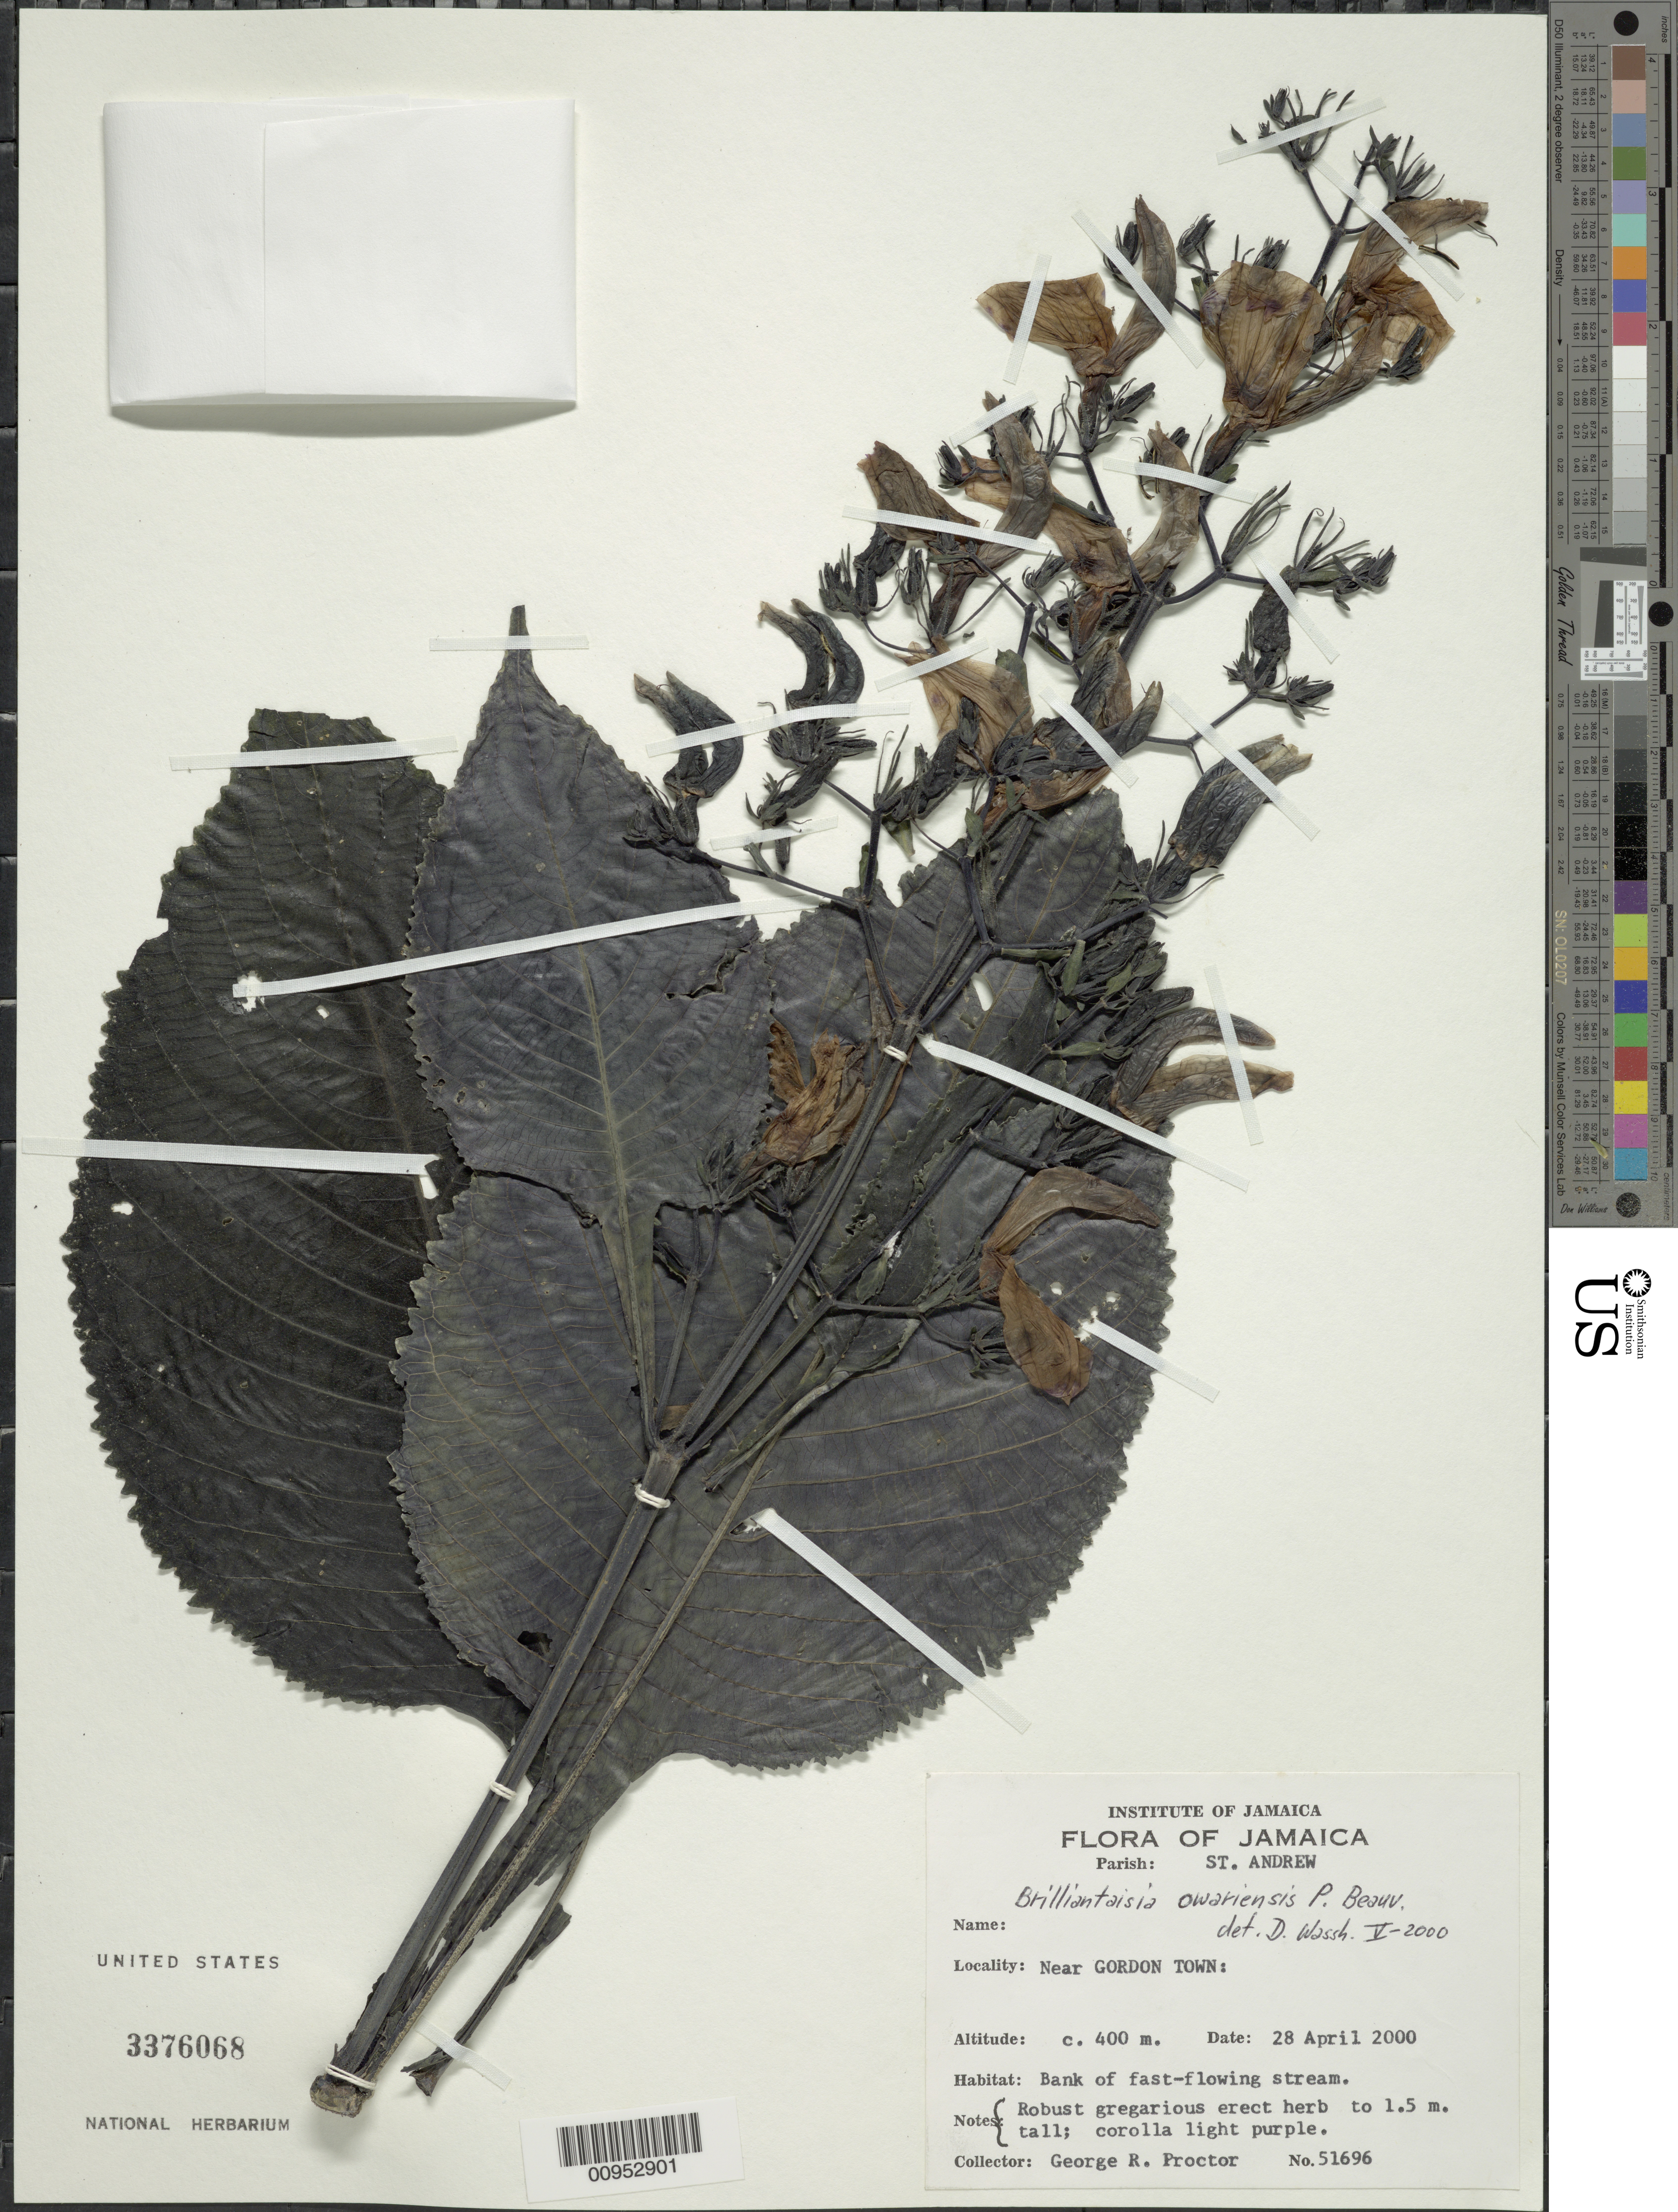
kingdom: Plantae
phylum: Tracheophyta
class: Magnoliopsida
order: Lamiales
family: Acanthaceae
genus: Brillantaisia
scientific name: Brillantaisia owariensis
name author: P. Beauv.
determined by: Wasshausen, Dieter C., (BOT), Smithsonian Institution - National Museum of Natural History (UNITED STATES)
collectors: G. R. Proctor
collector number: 51696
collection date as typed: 28 Apr 2000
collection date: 2000-04-28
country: Jamaica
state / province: Saint Andrew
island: Jamaica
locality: Gordon Town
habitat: Bank of fast-flowing stream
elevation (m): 400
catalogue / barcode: US 3376068